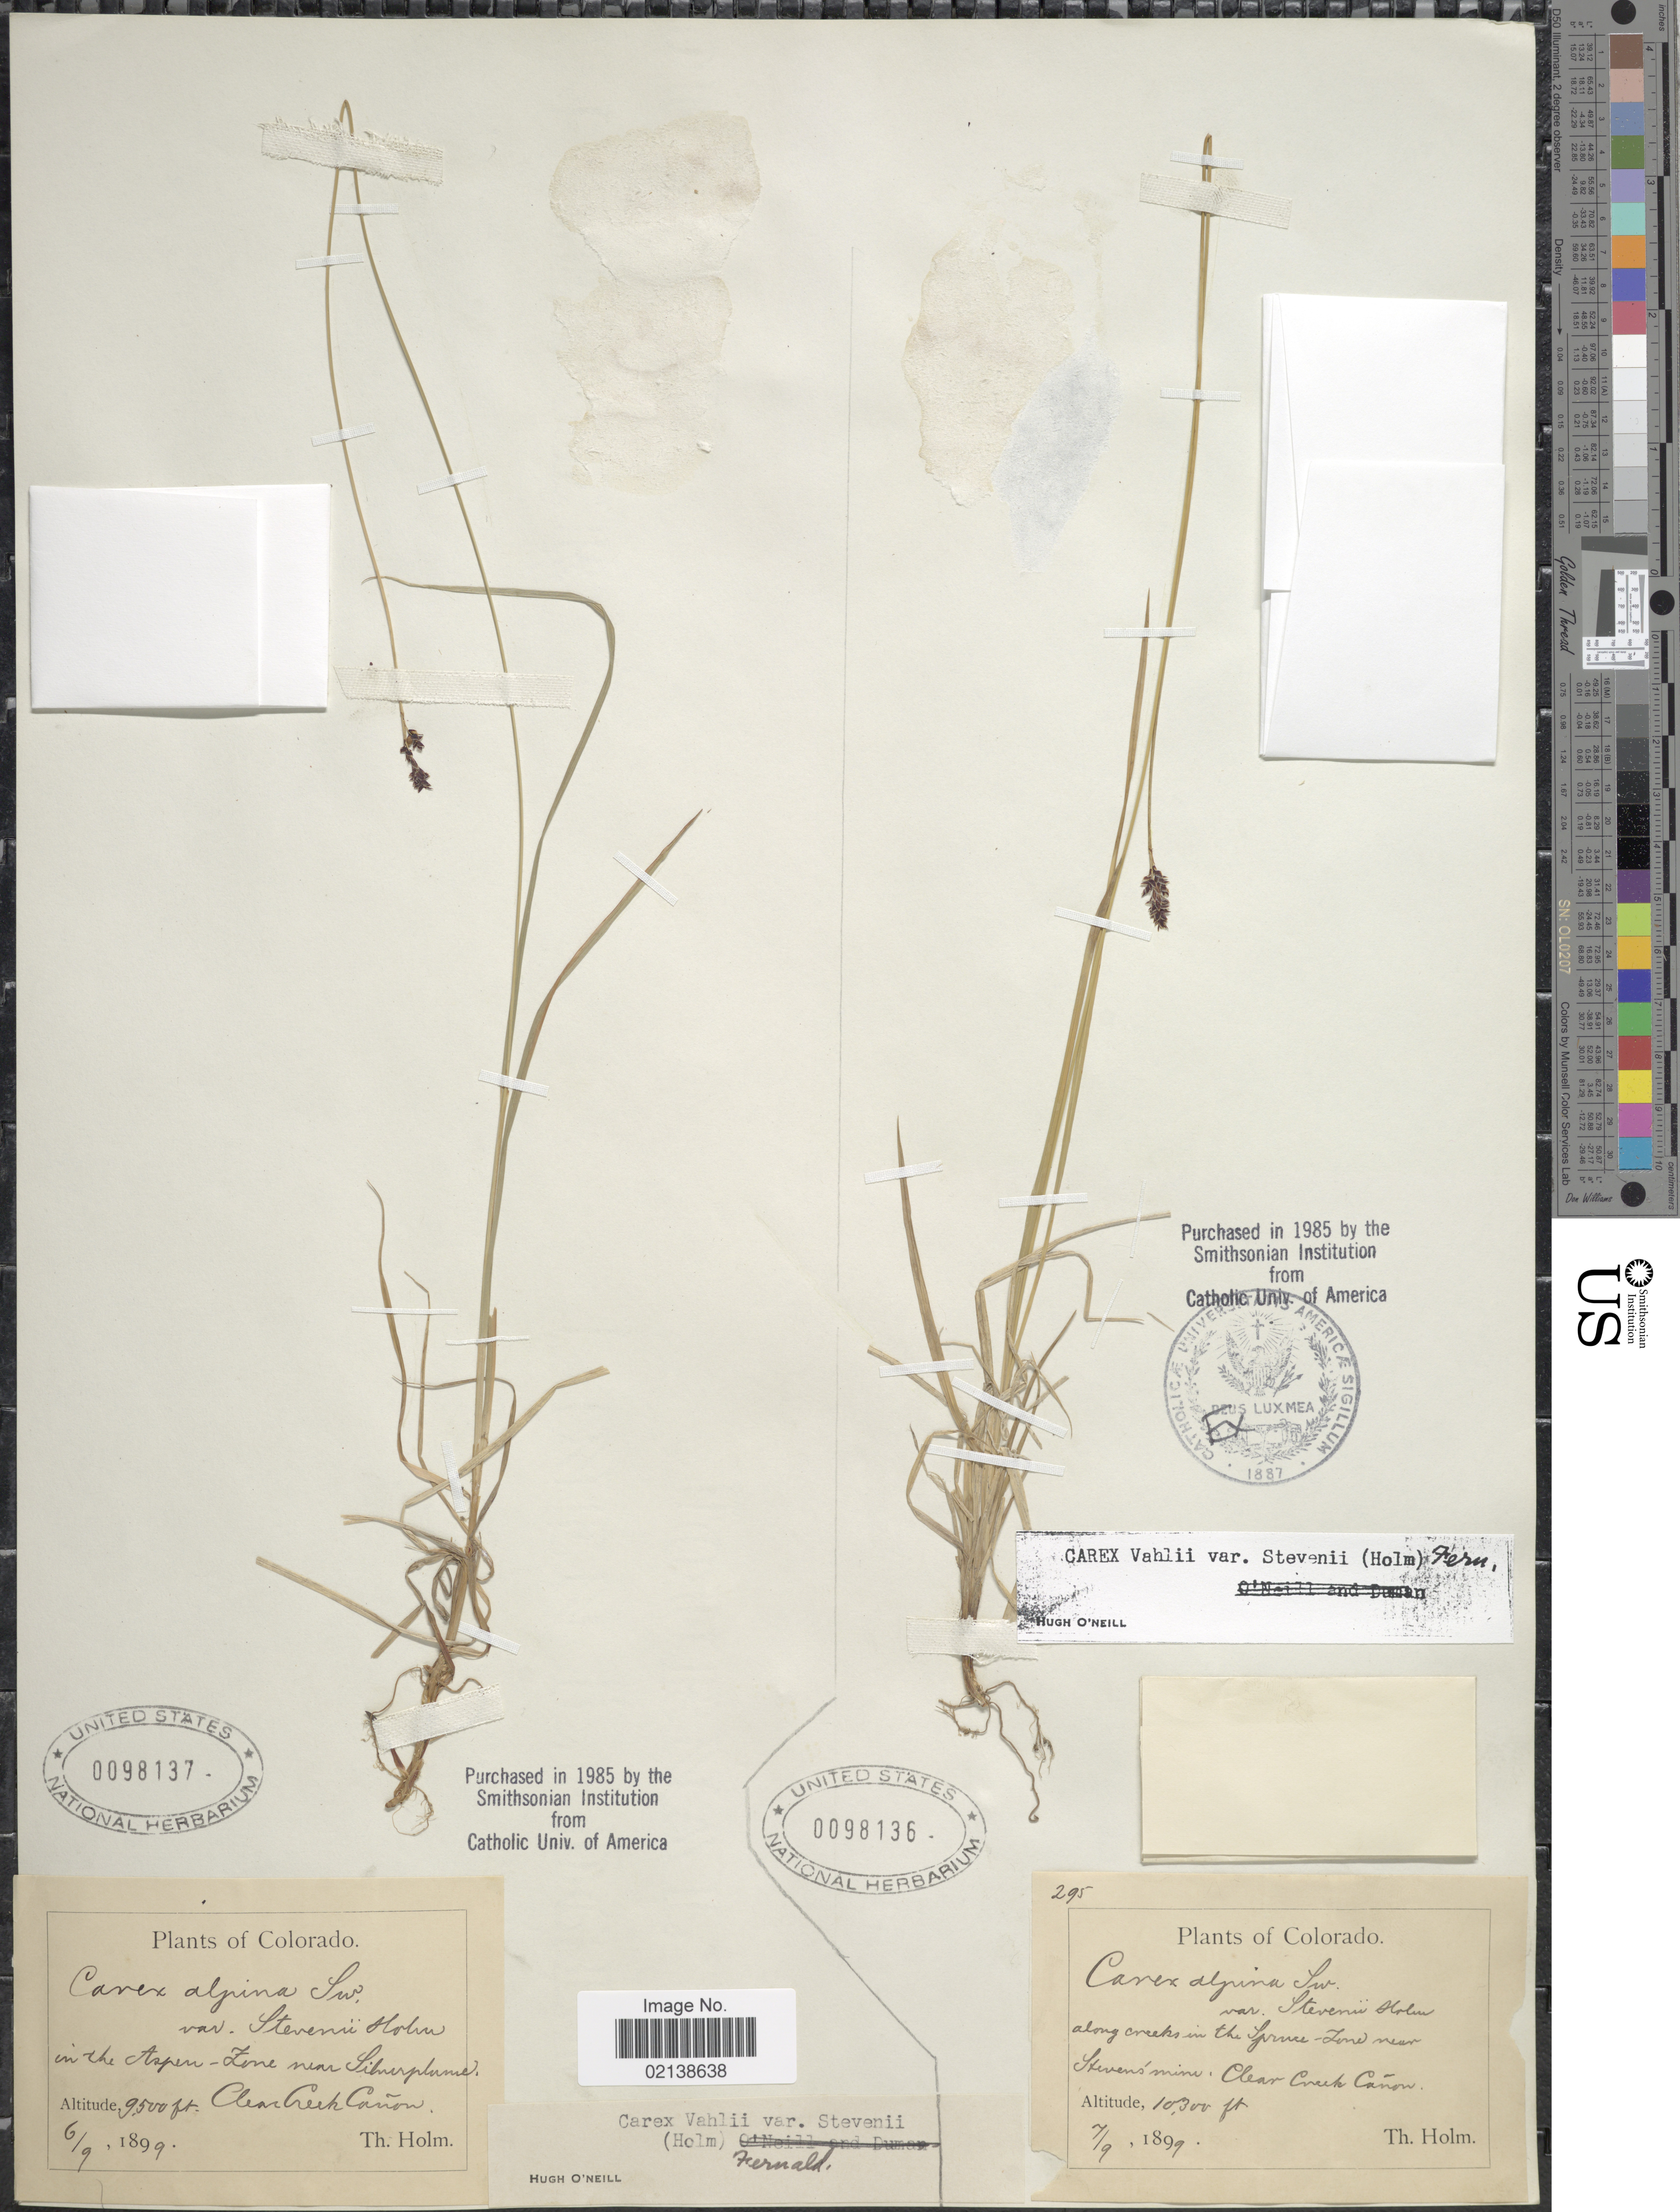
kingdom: Plantae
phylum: Tracheophyta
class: Liliopsida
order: Poales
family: Cyperaceae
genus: Carex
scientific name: Carex stevenii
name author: (Holm) Kalela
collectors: T. Holm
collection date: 1899-06-09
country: United States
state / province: Colorado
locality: In the Aspen-Zone near Silverplume, Clear Creek Canon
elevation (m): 2896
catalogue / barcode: US 98137